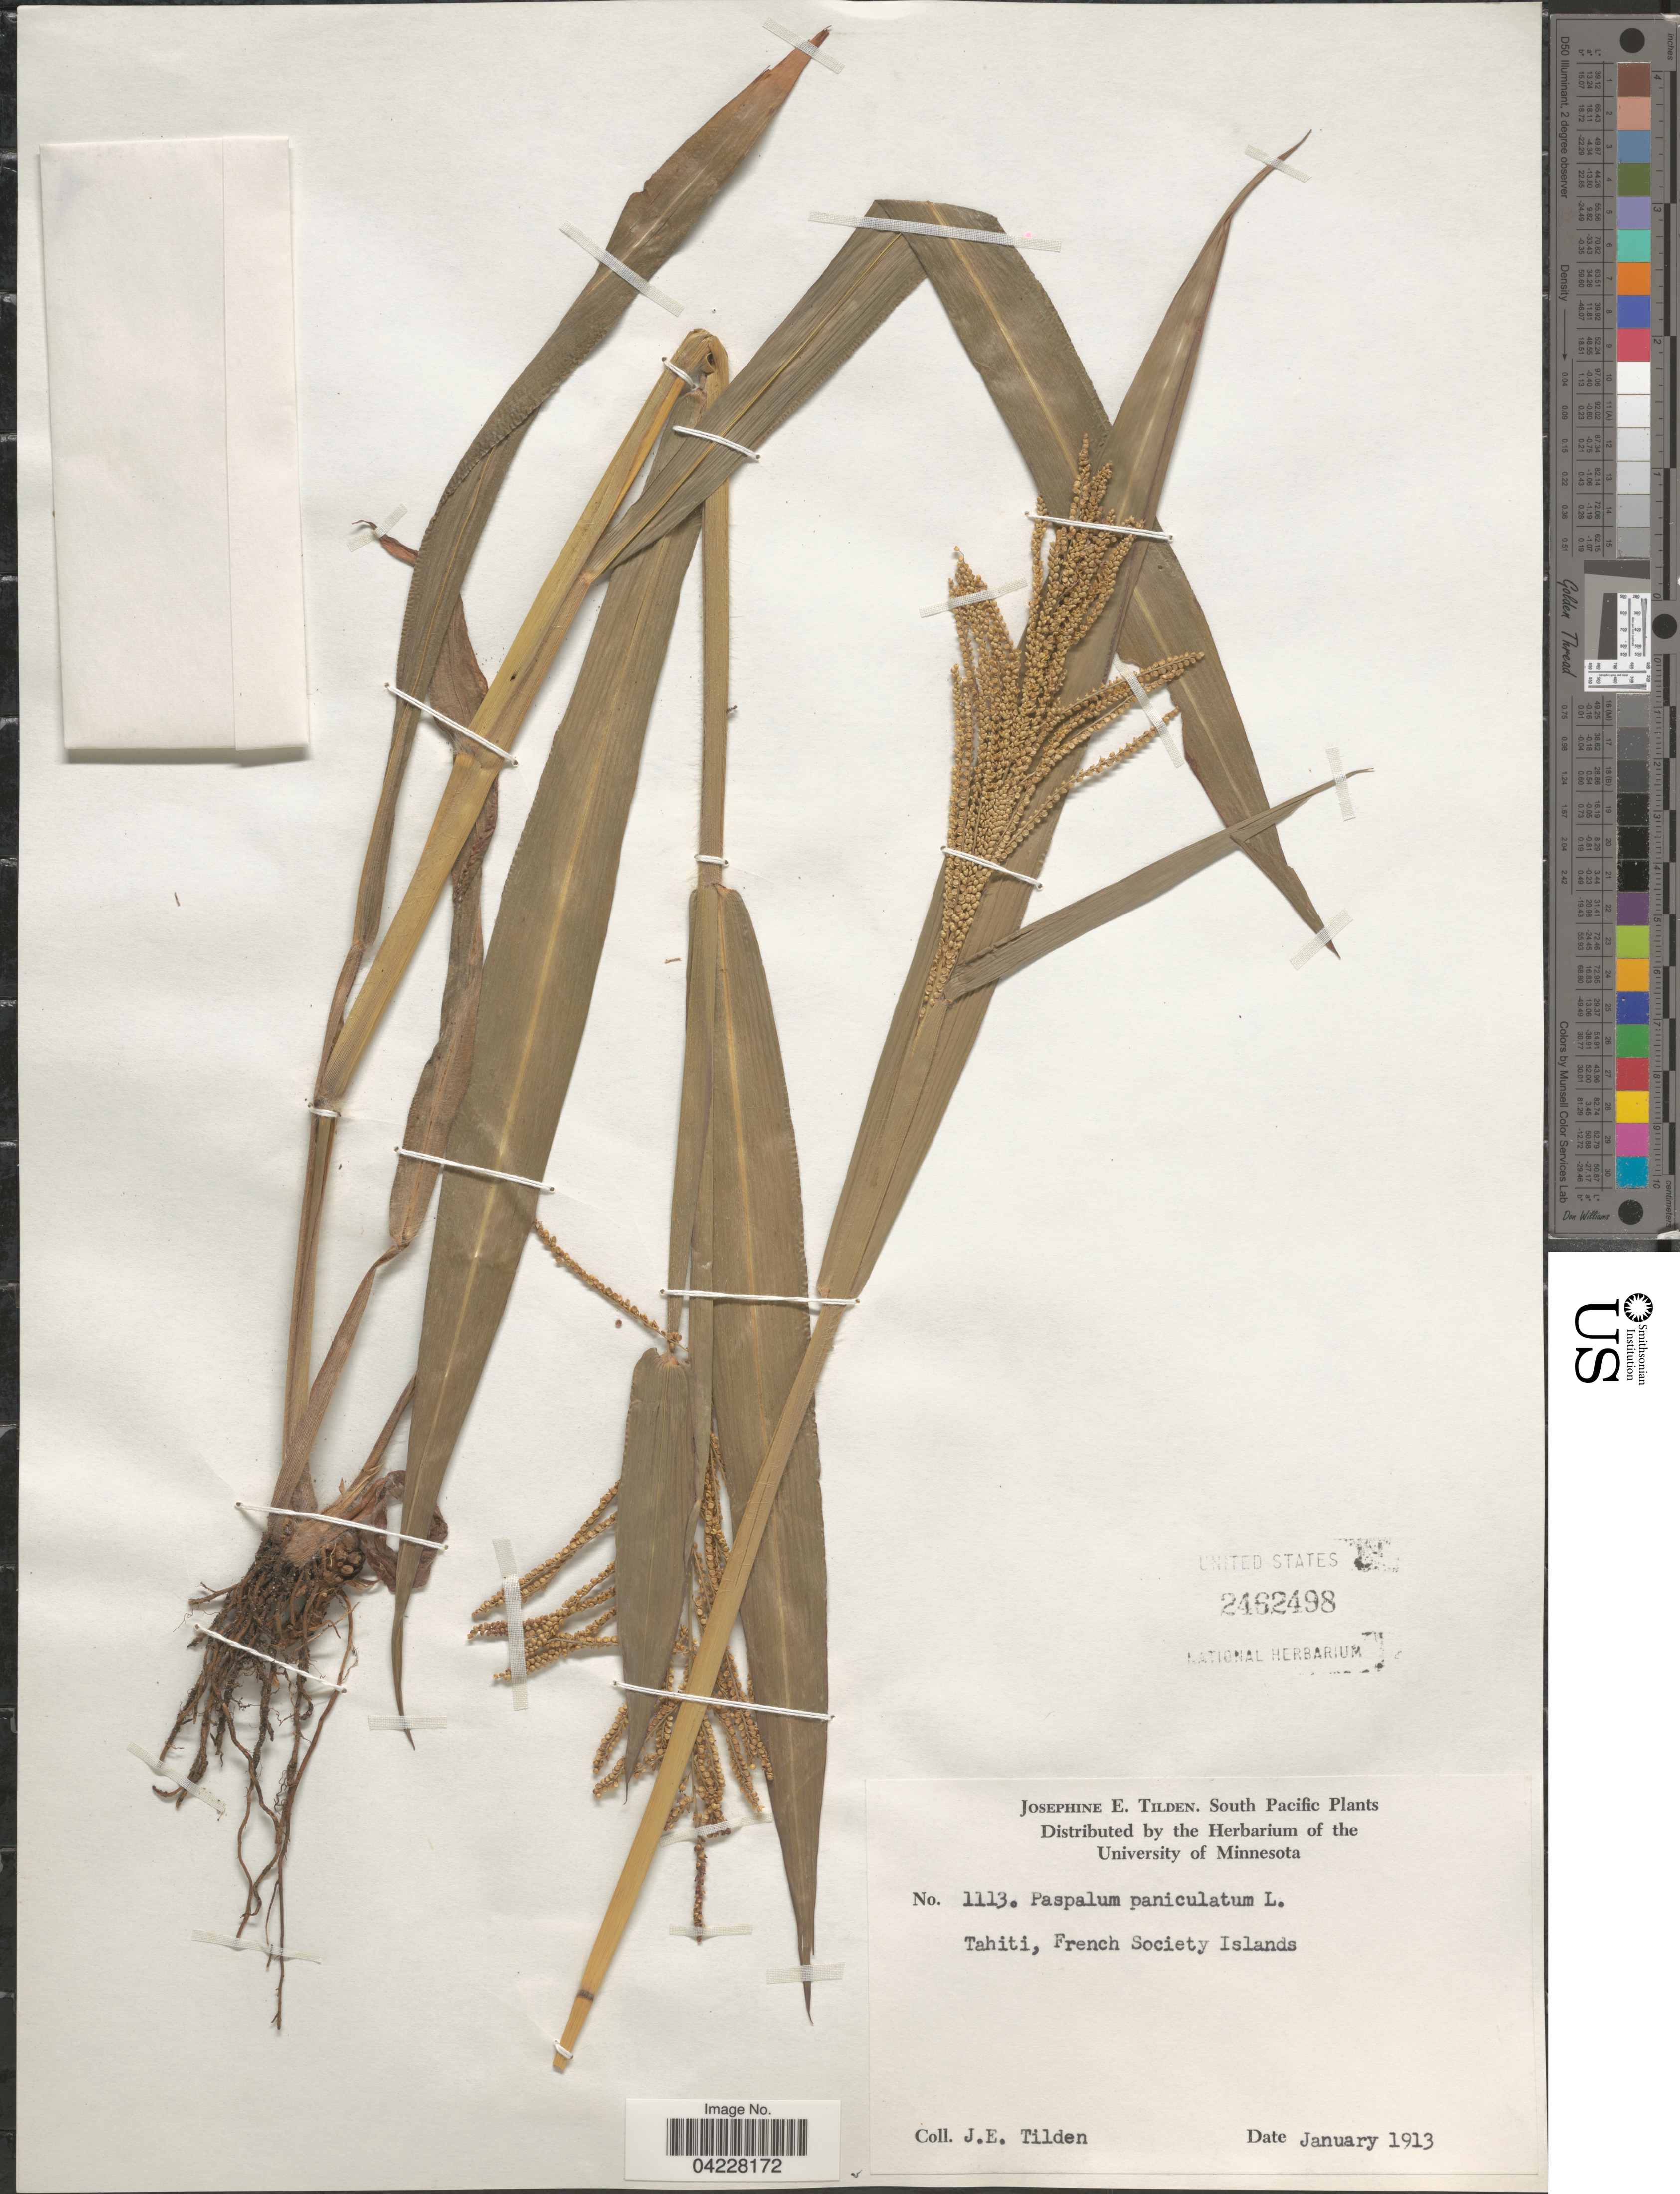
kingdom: Plantae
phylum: Tracheophyta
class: Liliopsida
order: Poales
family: Poaceae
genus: Paspalum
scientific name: Paspalum paniculatum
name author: L.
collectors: J. E. Tilden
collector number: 1113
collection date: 1913-01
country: French Polynesia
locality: South Pacific. Tahiti, French Society Islands.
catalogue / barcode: US 2462498